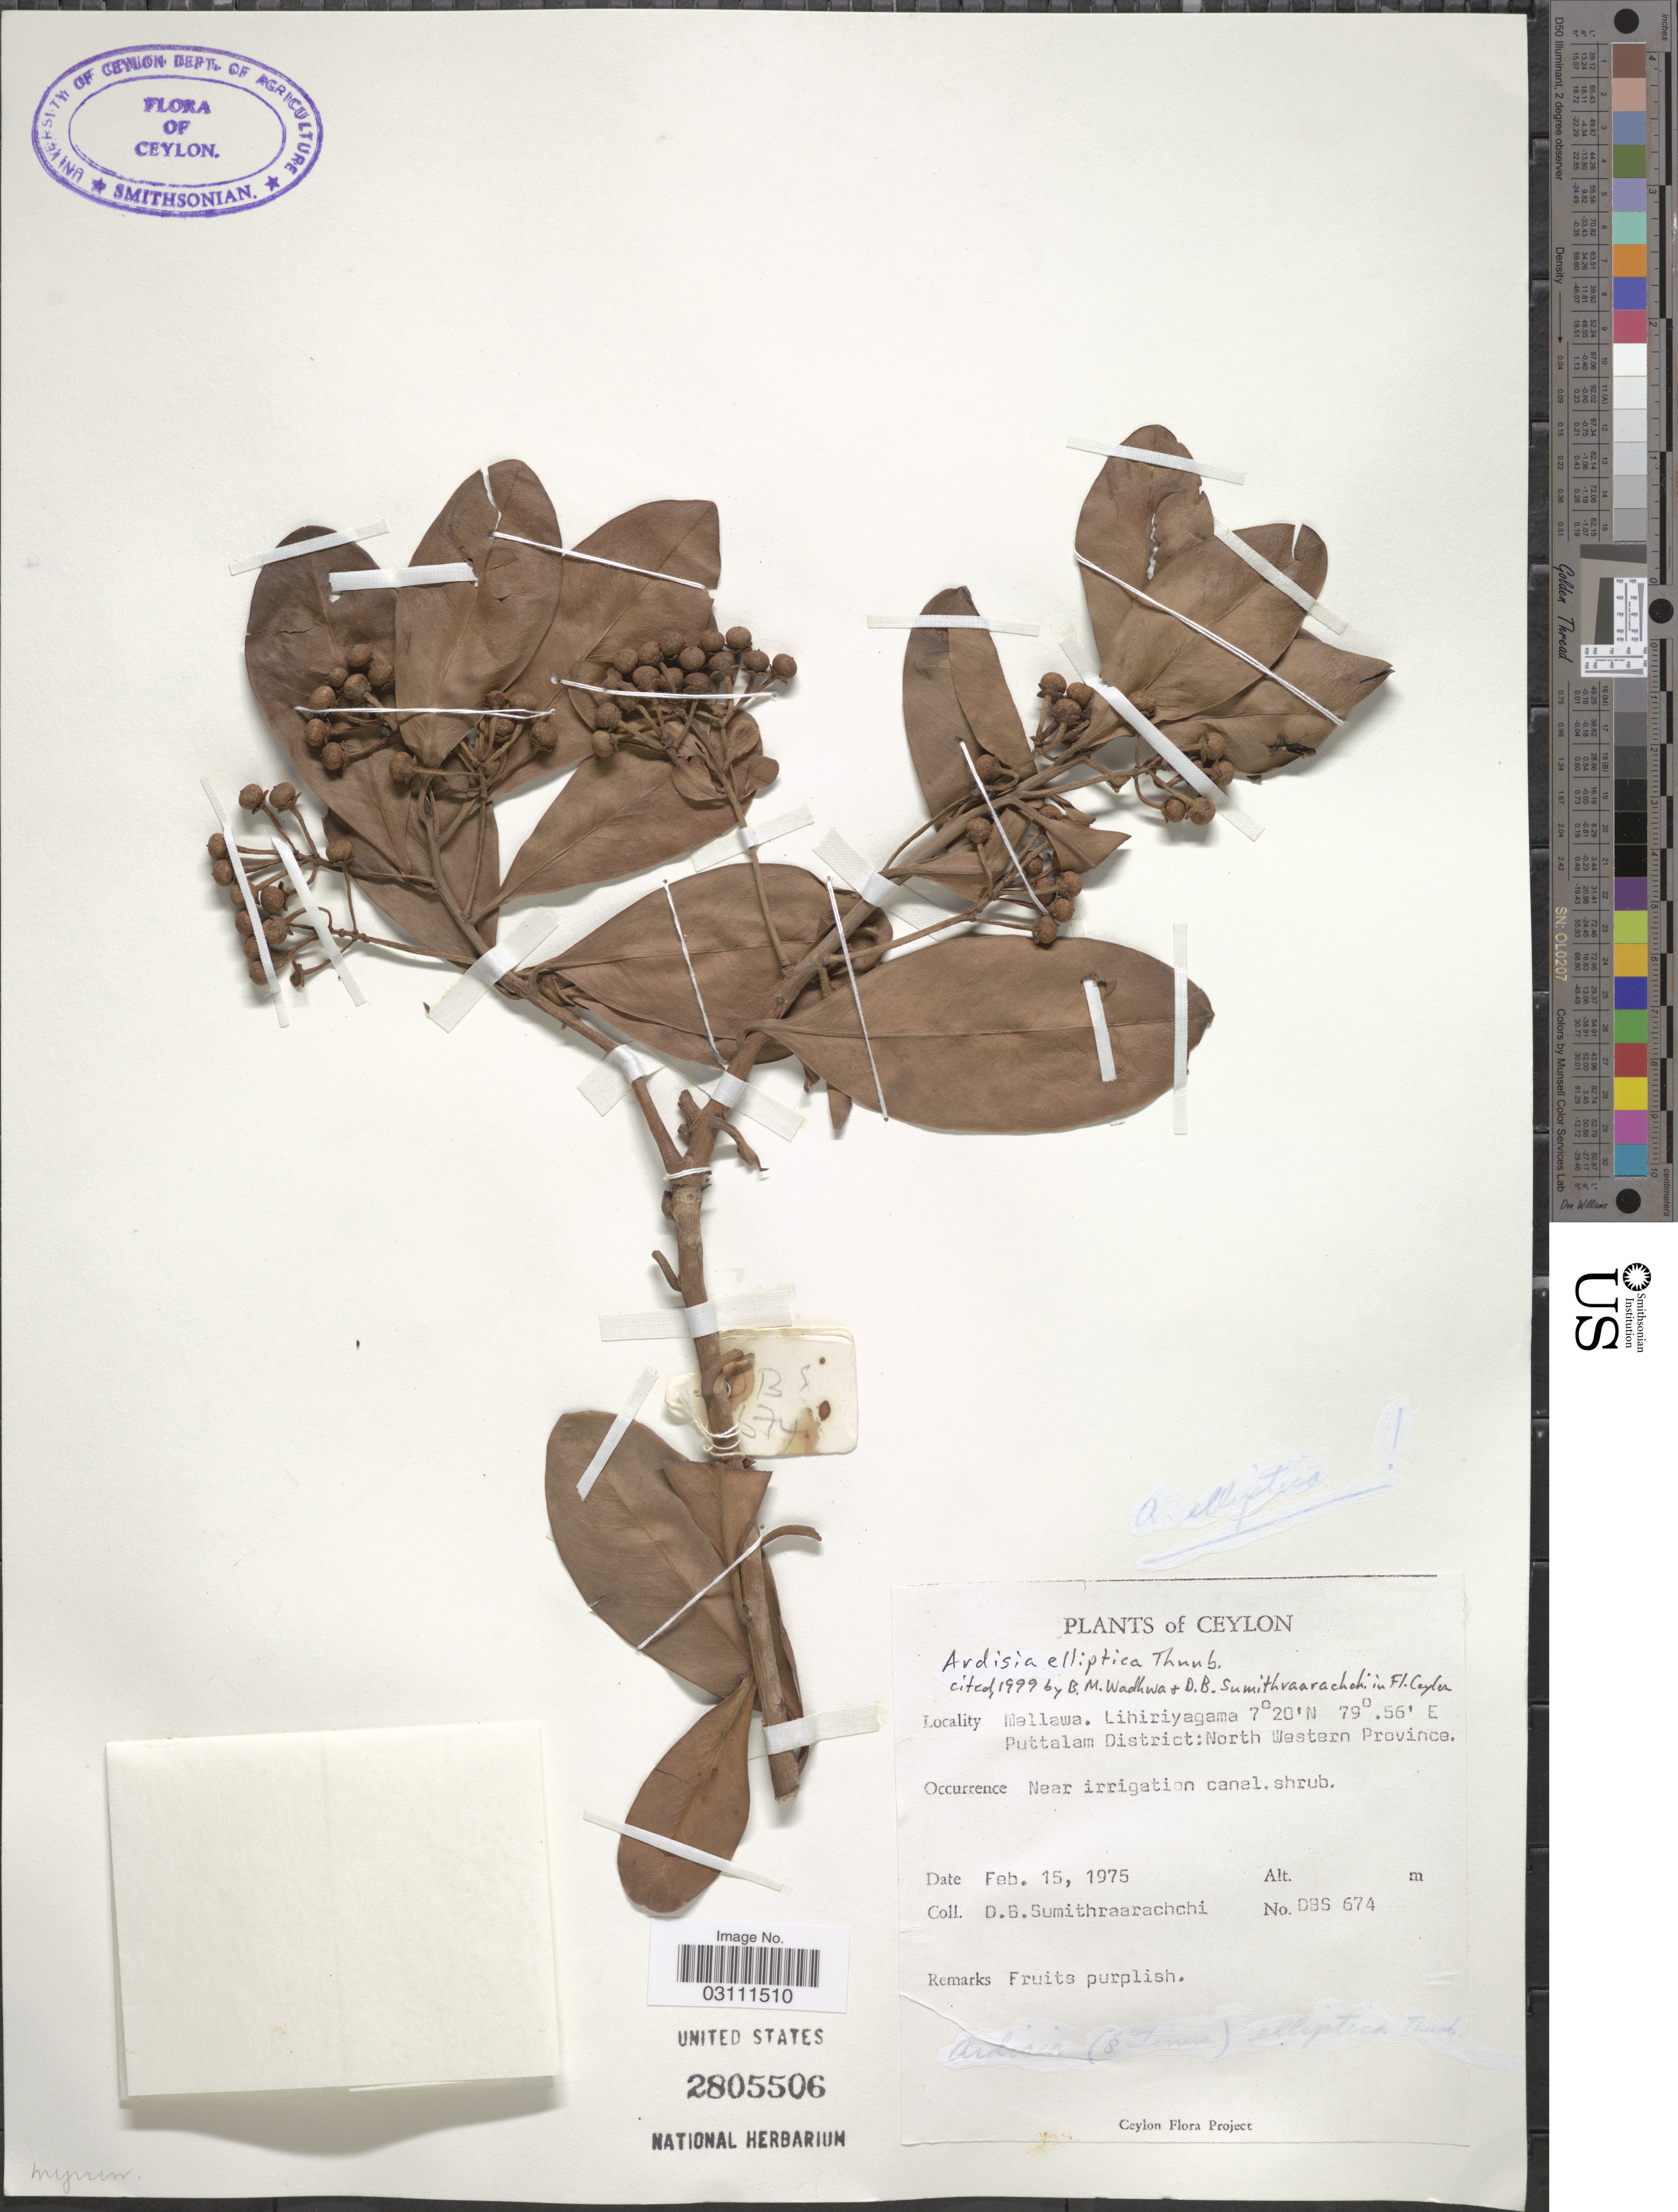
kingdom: Plantae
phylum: Tracheophyta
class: Magnoliopsida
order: Ericales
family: Primulaceae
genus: Ardisia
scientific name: Ardisia elliptica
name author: Thunb.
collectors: D. B. Sumithraarachchi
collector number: DBS 674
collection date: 1975-02-15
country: Sri Lanka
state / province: North Western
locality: Ceylon, Mallawa, Lihiriyagama, Puttalam District: North Western Province, Near irrigation canal.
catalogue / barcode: US 2805506